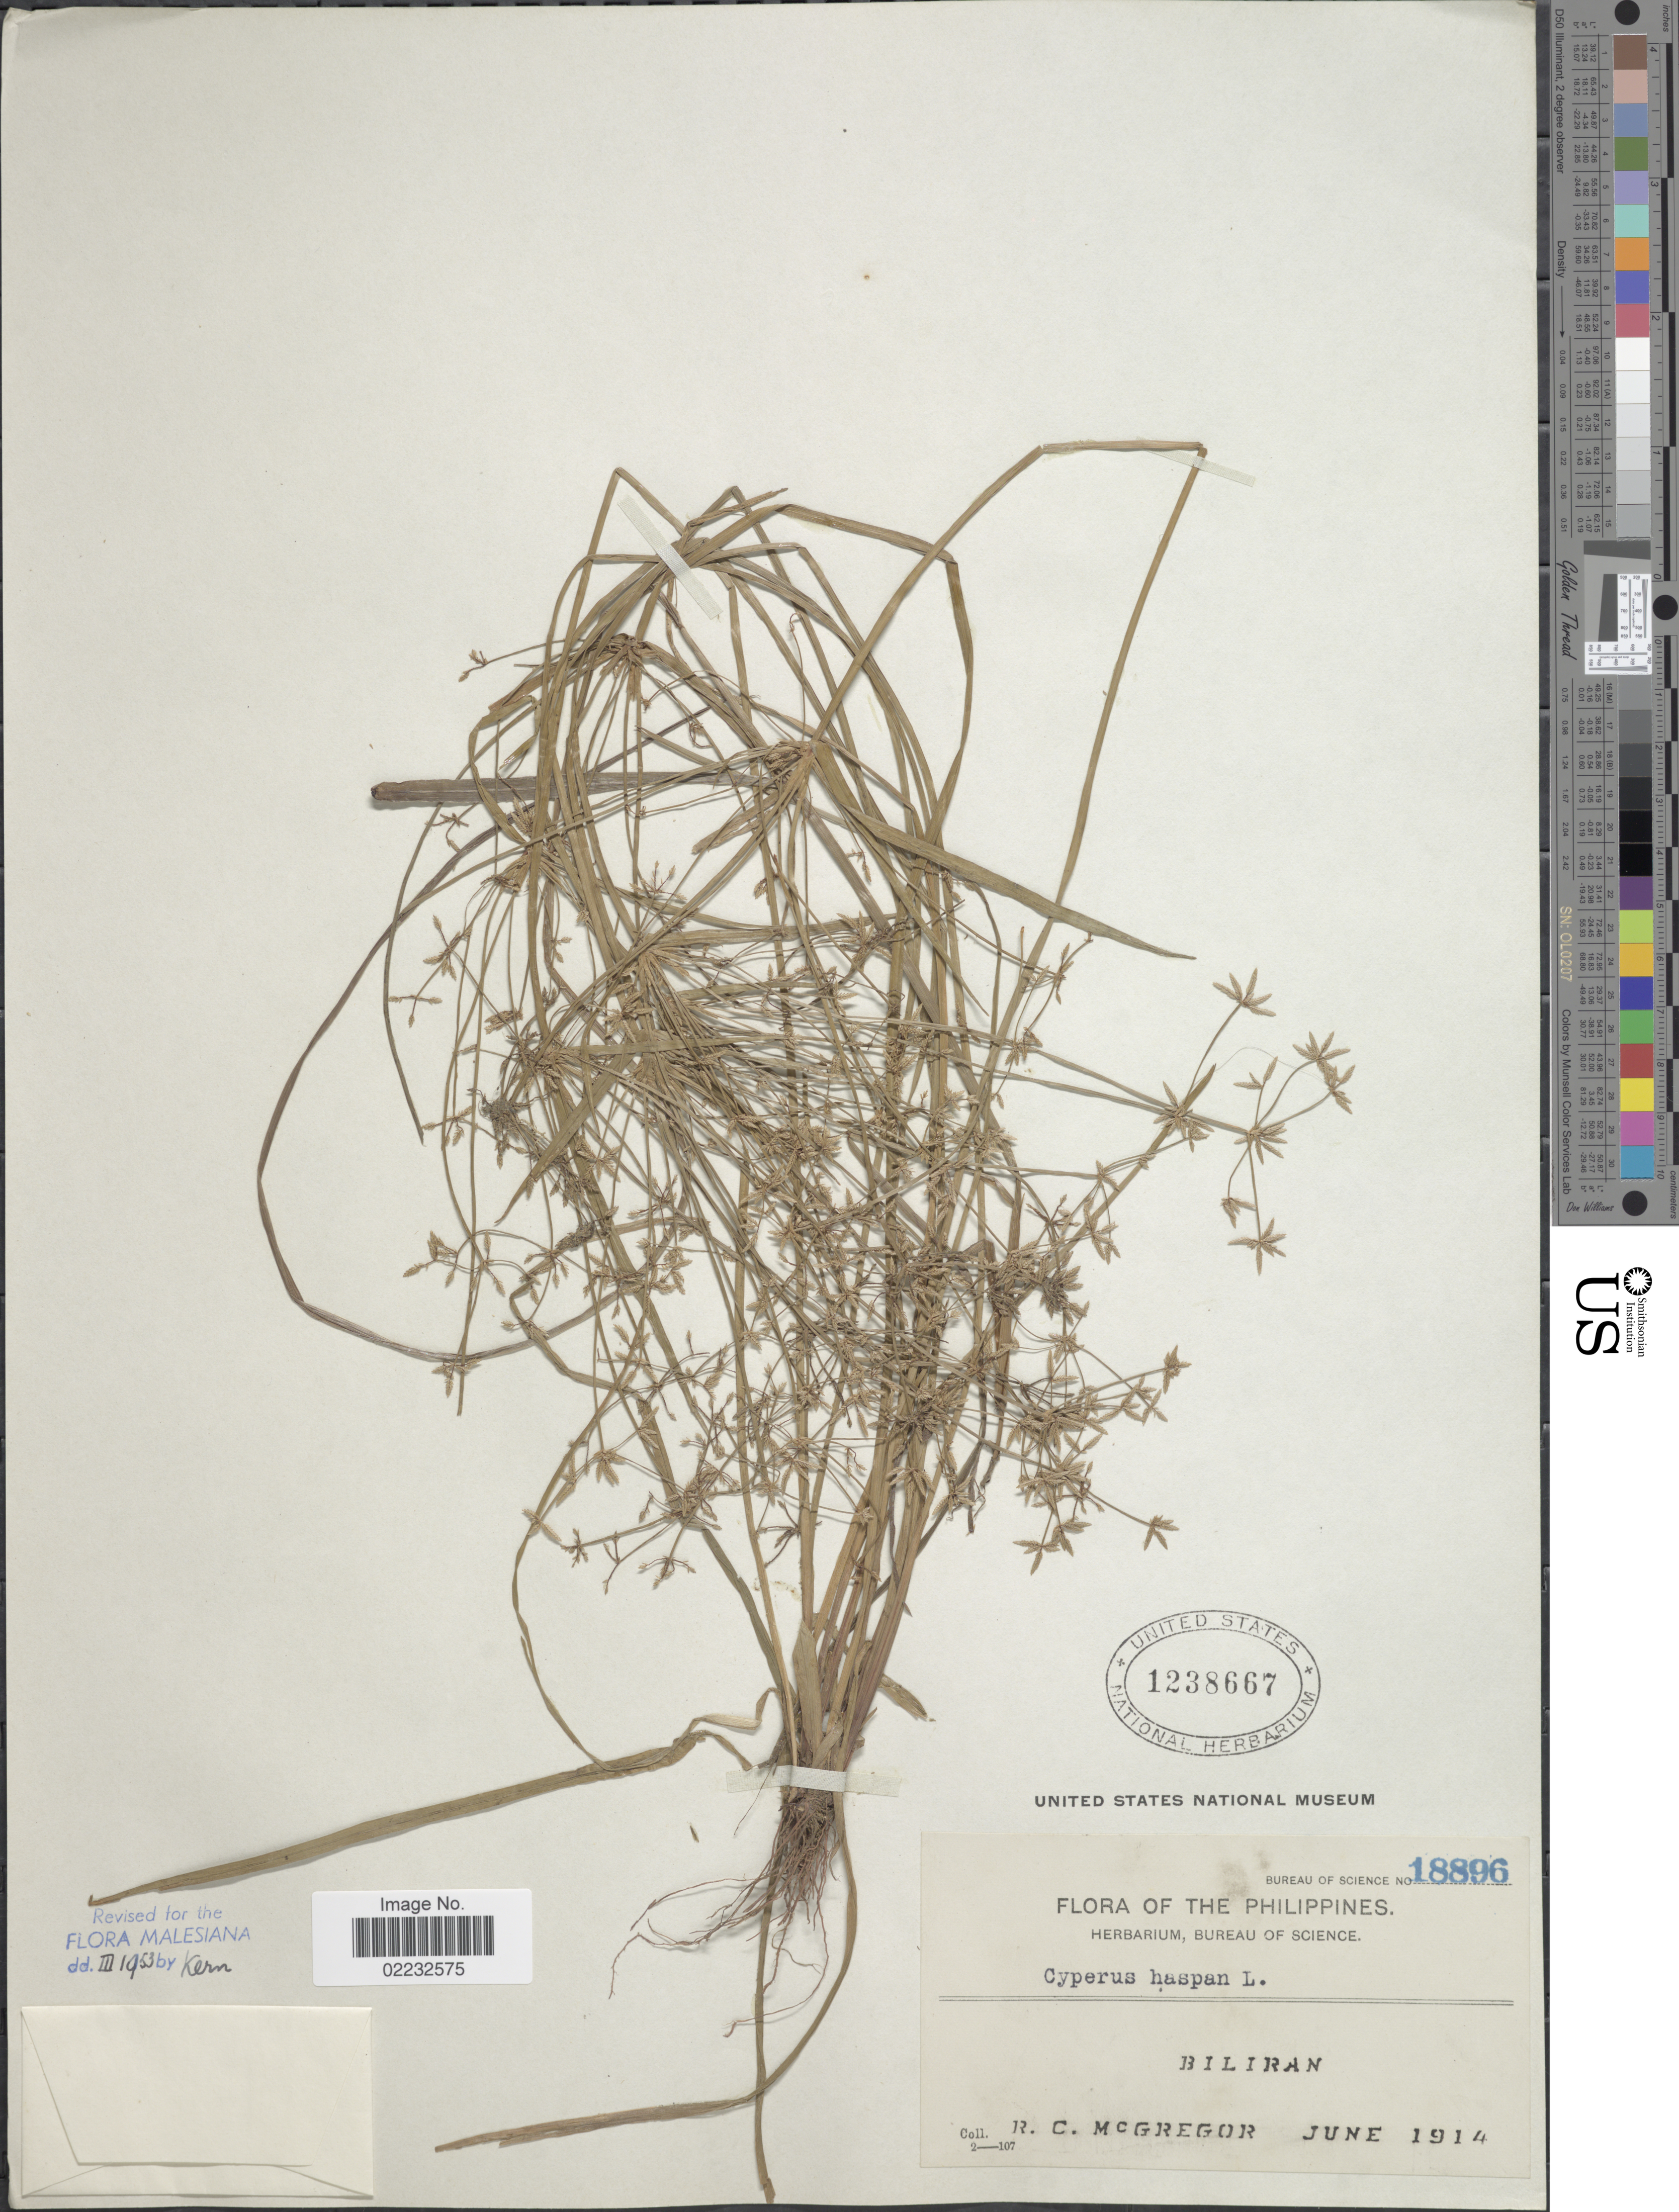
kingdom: Plantae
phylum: Tracheophyta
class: Liliopsida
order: Poales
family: Cyperaceae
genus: Cyperus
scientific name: Cyperus haspan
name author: L.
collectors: R. C. McGregor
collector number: Bureau of Science 18896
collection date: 1914-06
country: Philippines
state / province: Eastern Visayas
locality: Biliran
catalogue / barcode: US 1238667